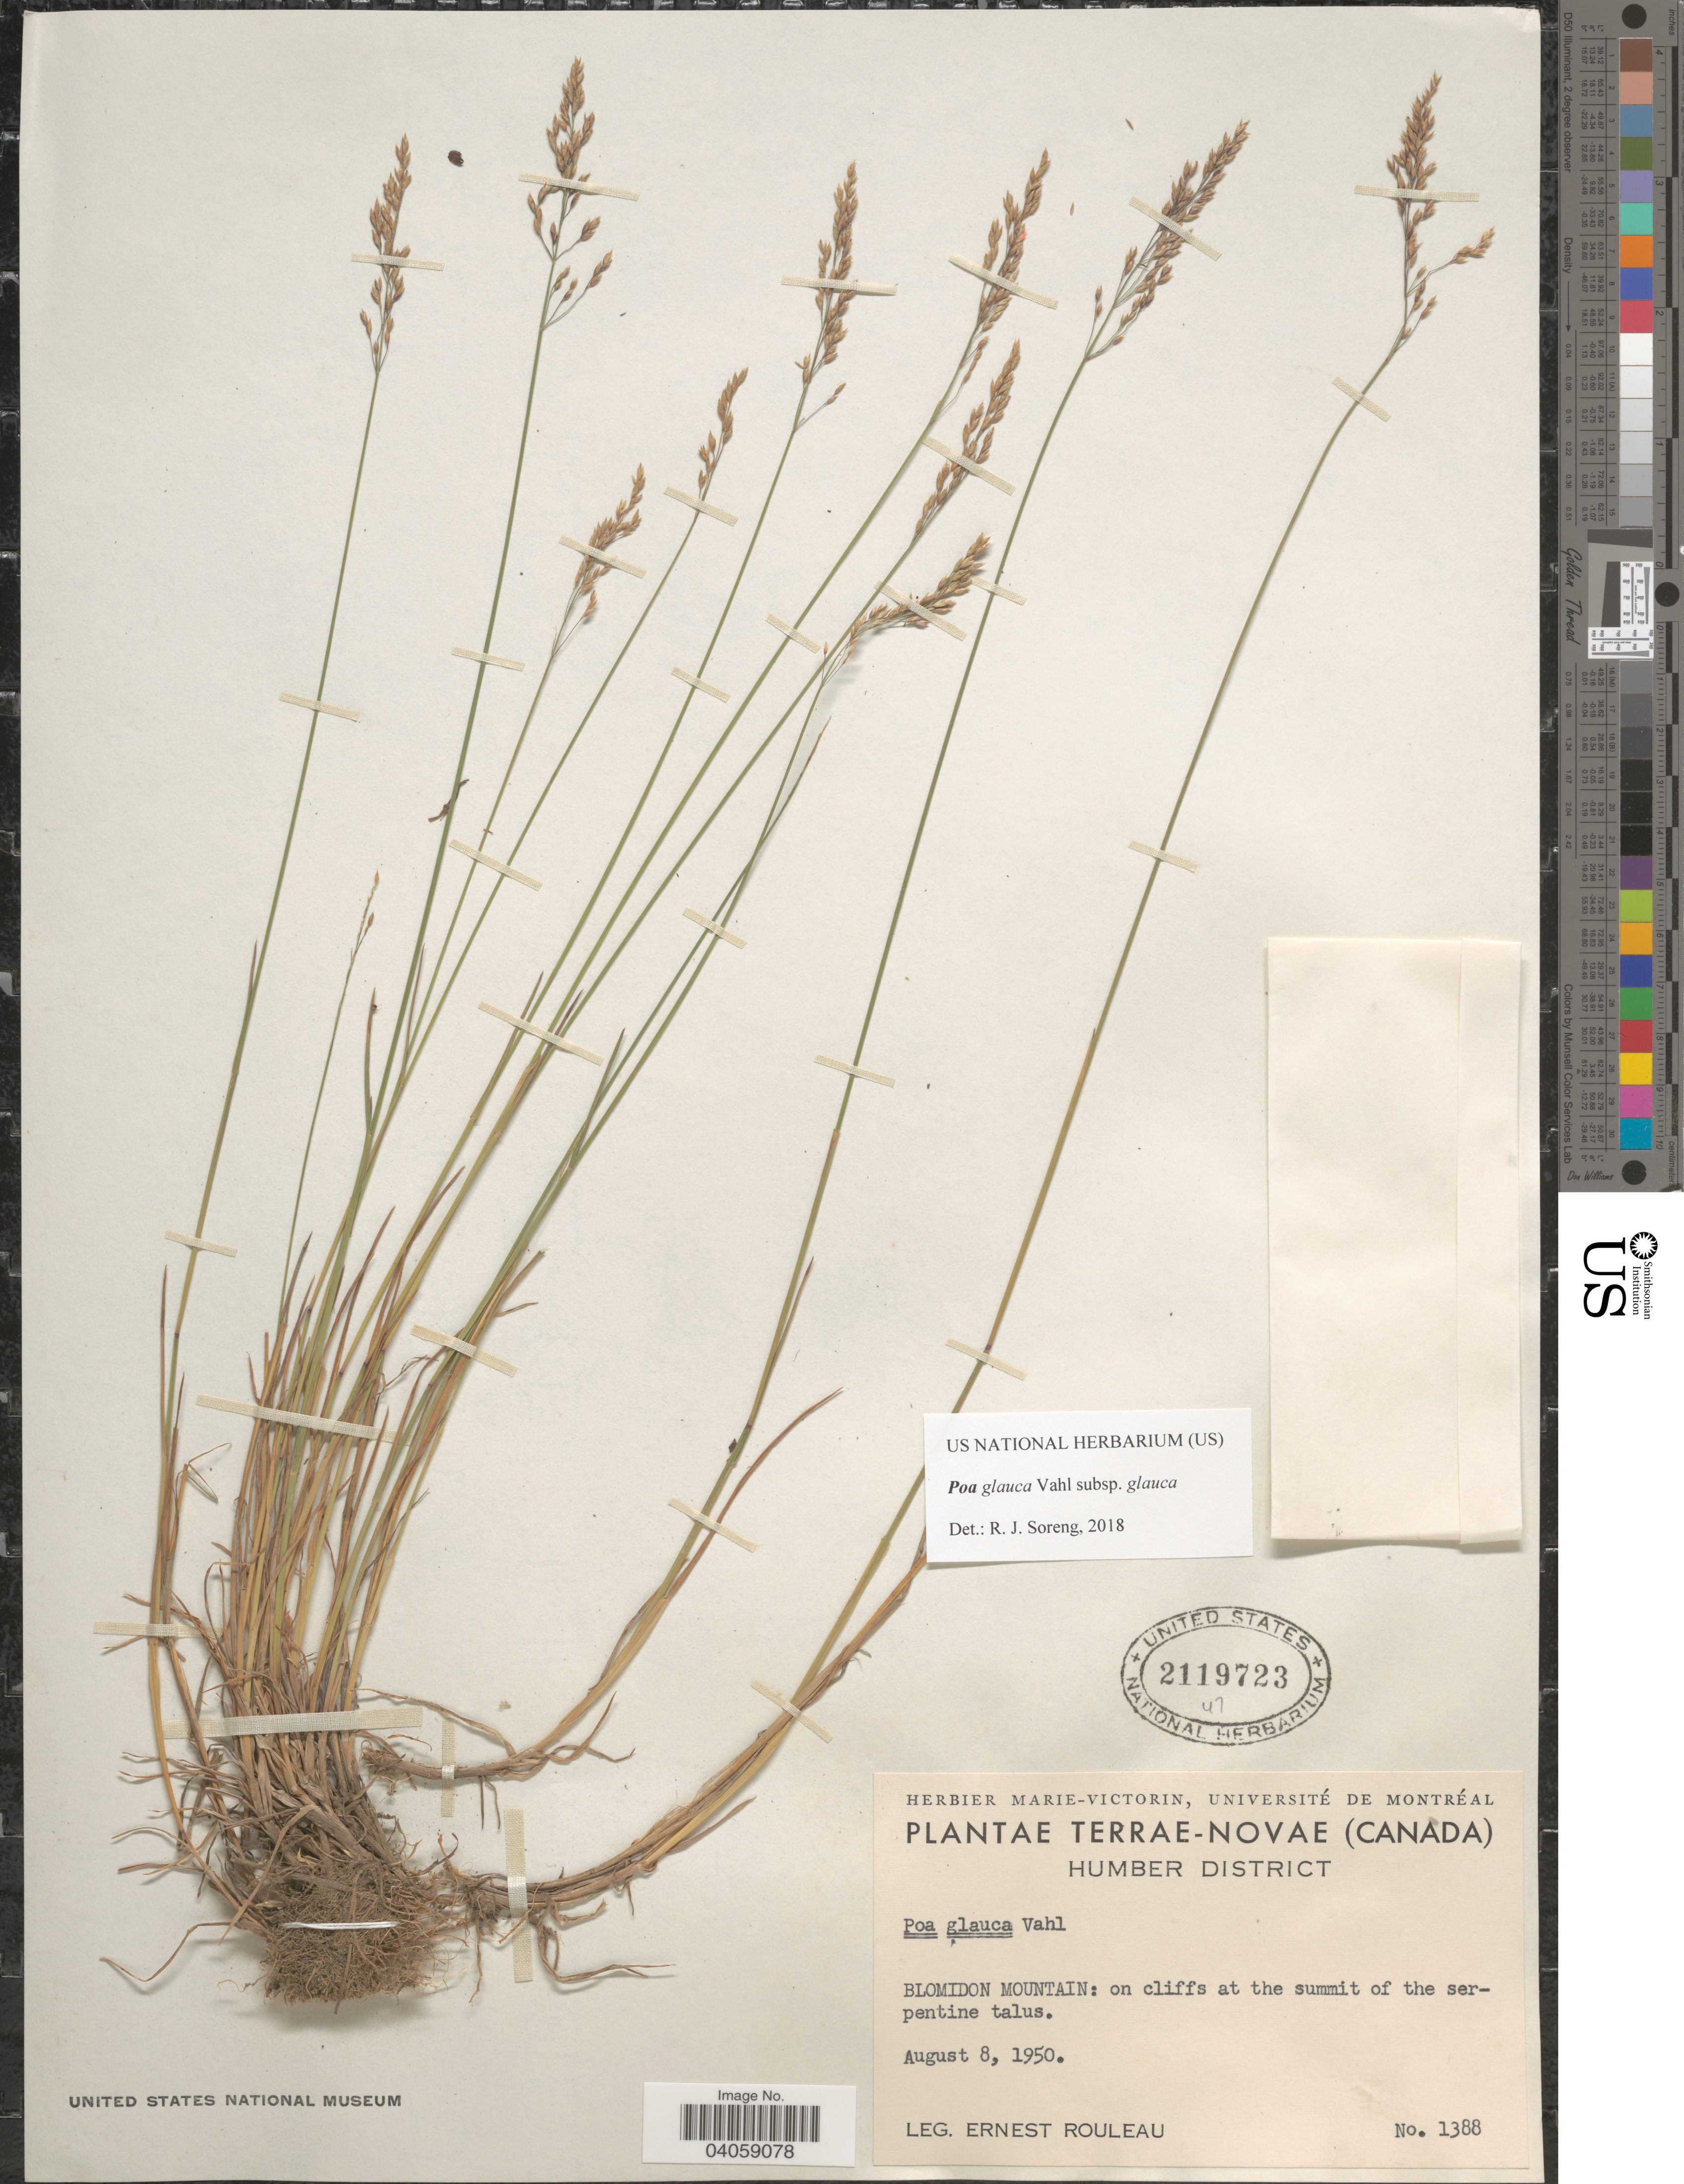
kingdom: Plantae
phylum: Tracheophyta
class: Liliopsida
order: Poales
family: Poaceae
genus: Poa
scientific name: Poa glauca subsp. glauca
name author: Vahl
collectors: J. Rouleau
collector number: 1388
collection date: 1950-08-08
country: Canada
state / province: Newfoundland and Labrador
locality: Terrae-Novae. Humber District. Blomidon Mountain: on cliffs at the summit of the serpentine talus.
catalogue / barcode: US 2119723